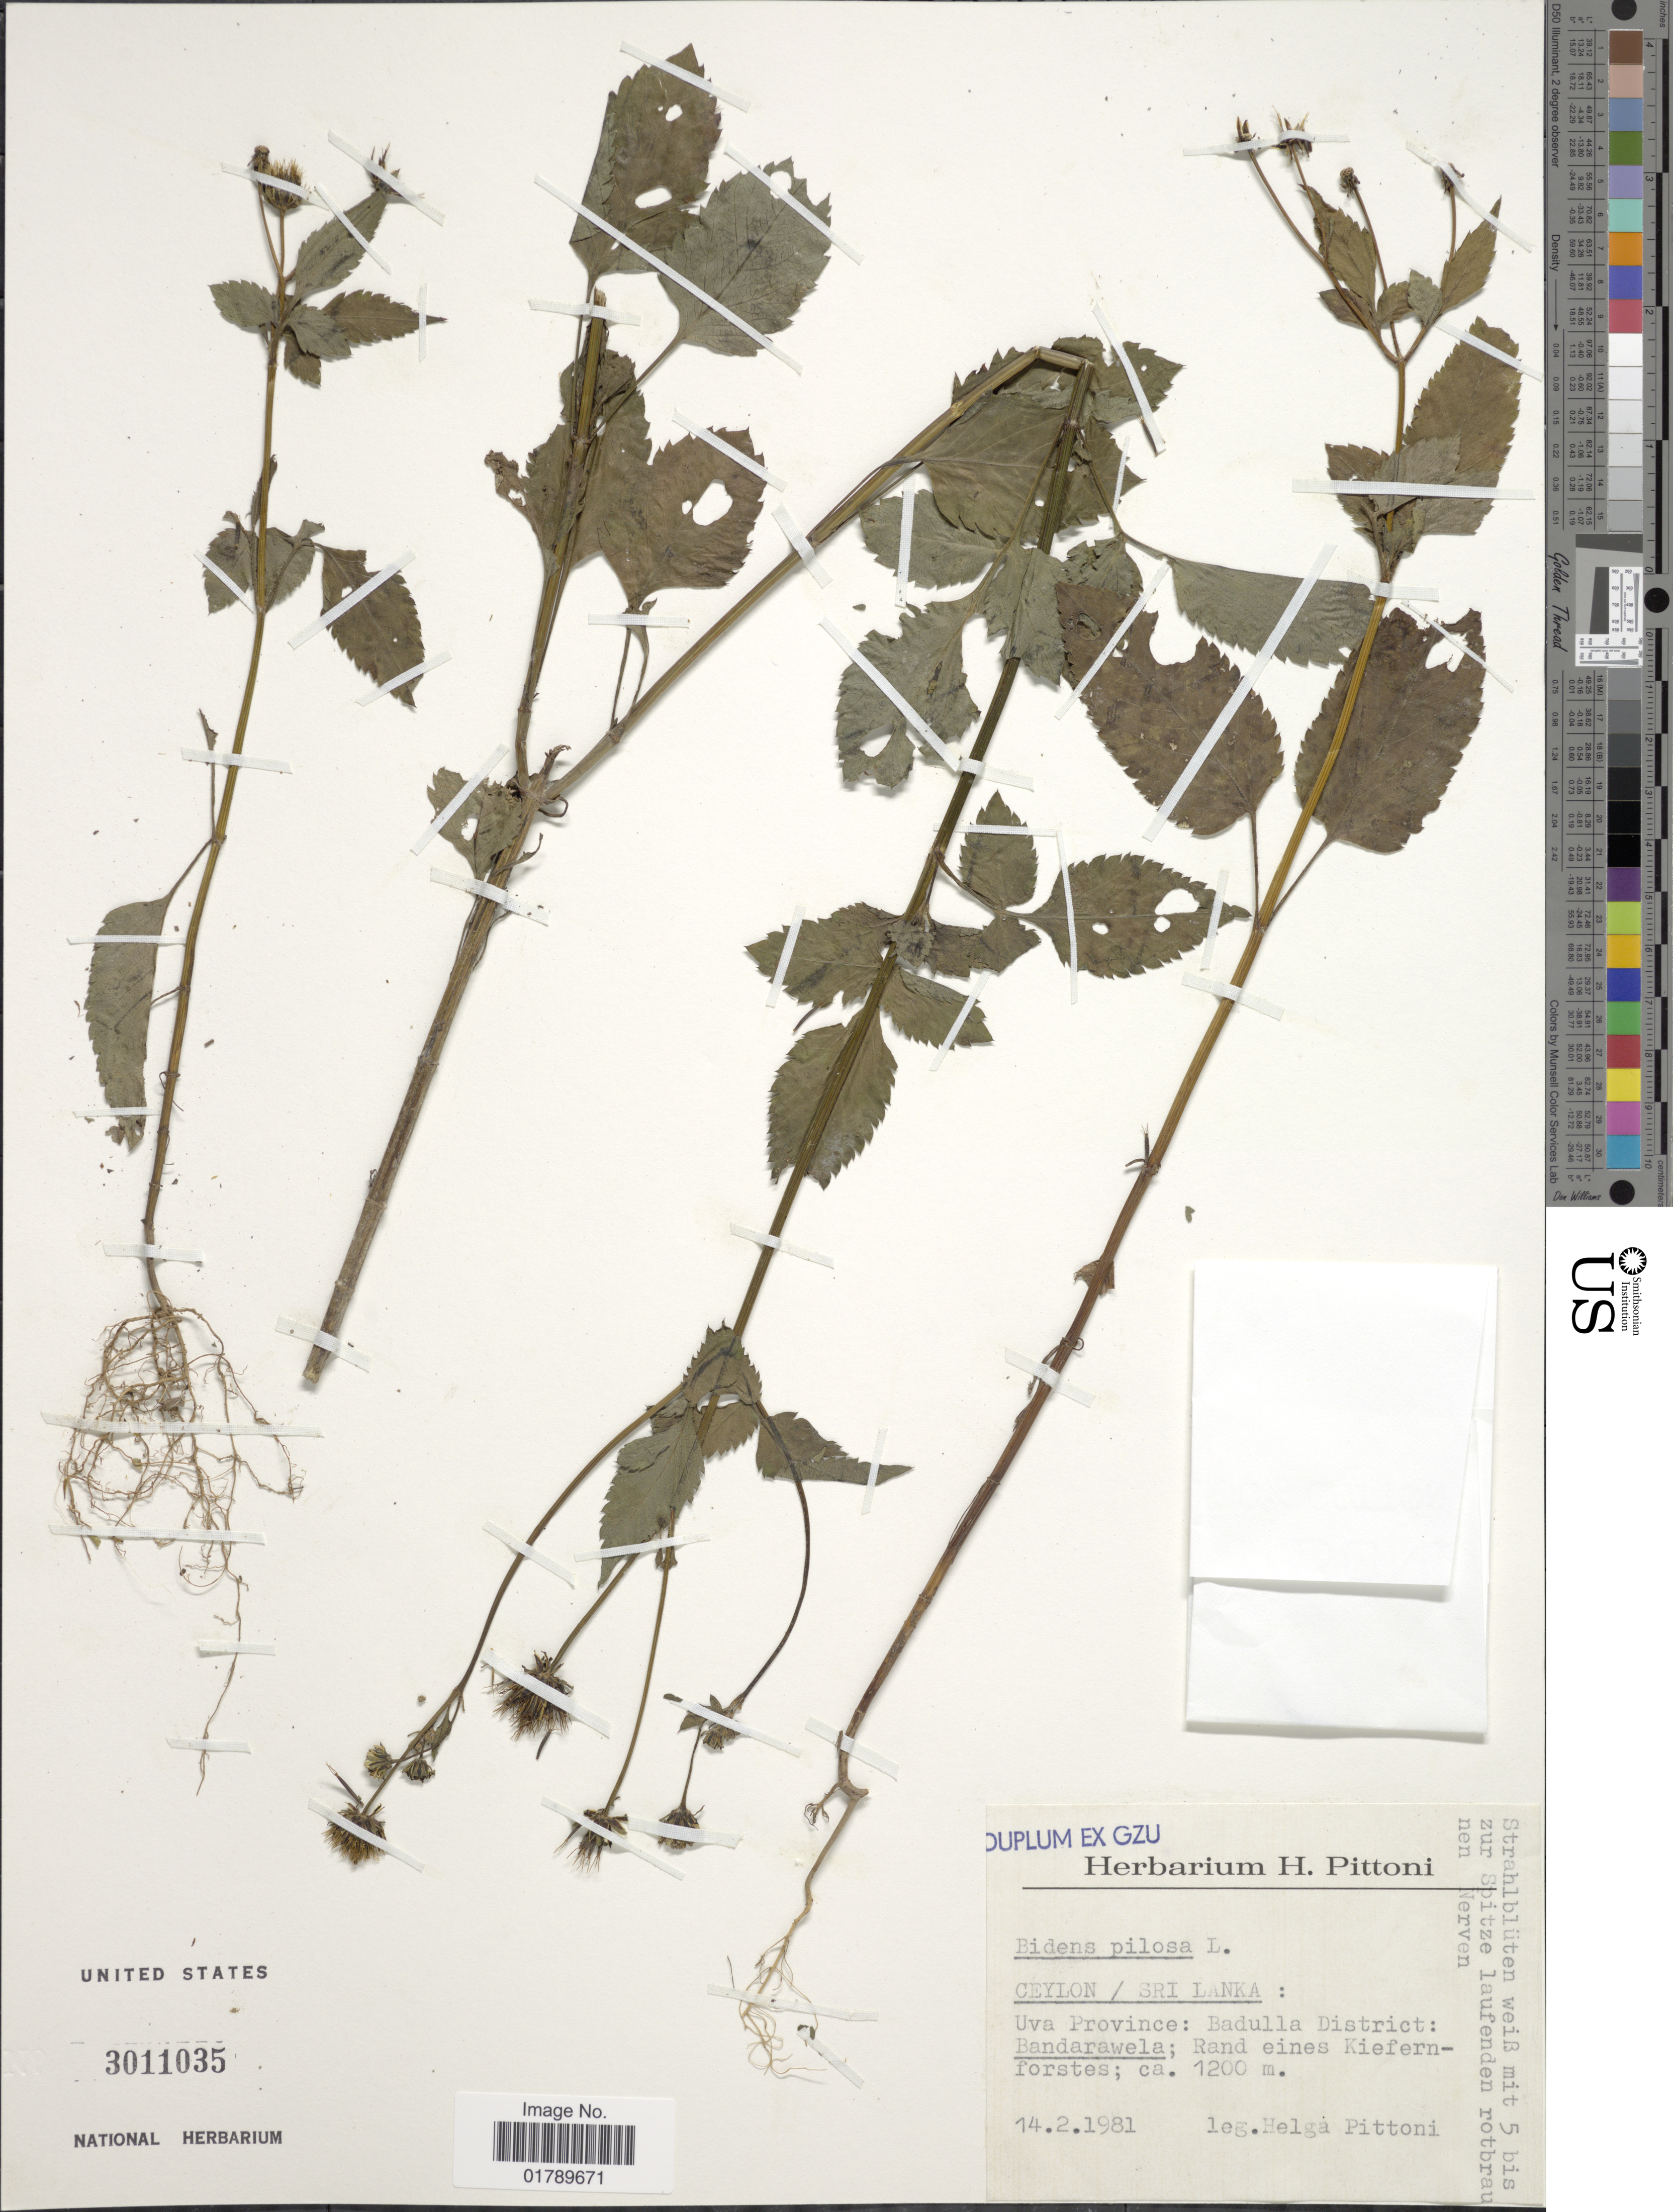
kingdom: Plantae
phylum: Tracheophyta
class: Magnoliopsida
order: Asterales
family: Asteraceae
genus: Bidens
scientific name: Bidens pilosa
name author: L.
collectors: H. Pittoni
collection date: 1981-02-14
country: Sri Lanka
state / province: Uva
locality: Ceylon/ Sri Lanka: Uva Province: Badulla District: Bandarawela; Rand eines Kiefernforstes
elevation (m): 1200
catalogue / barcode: US 3011035